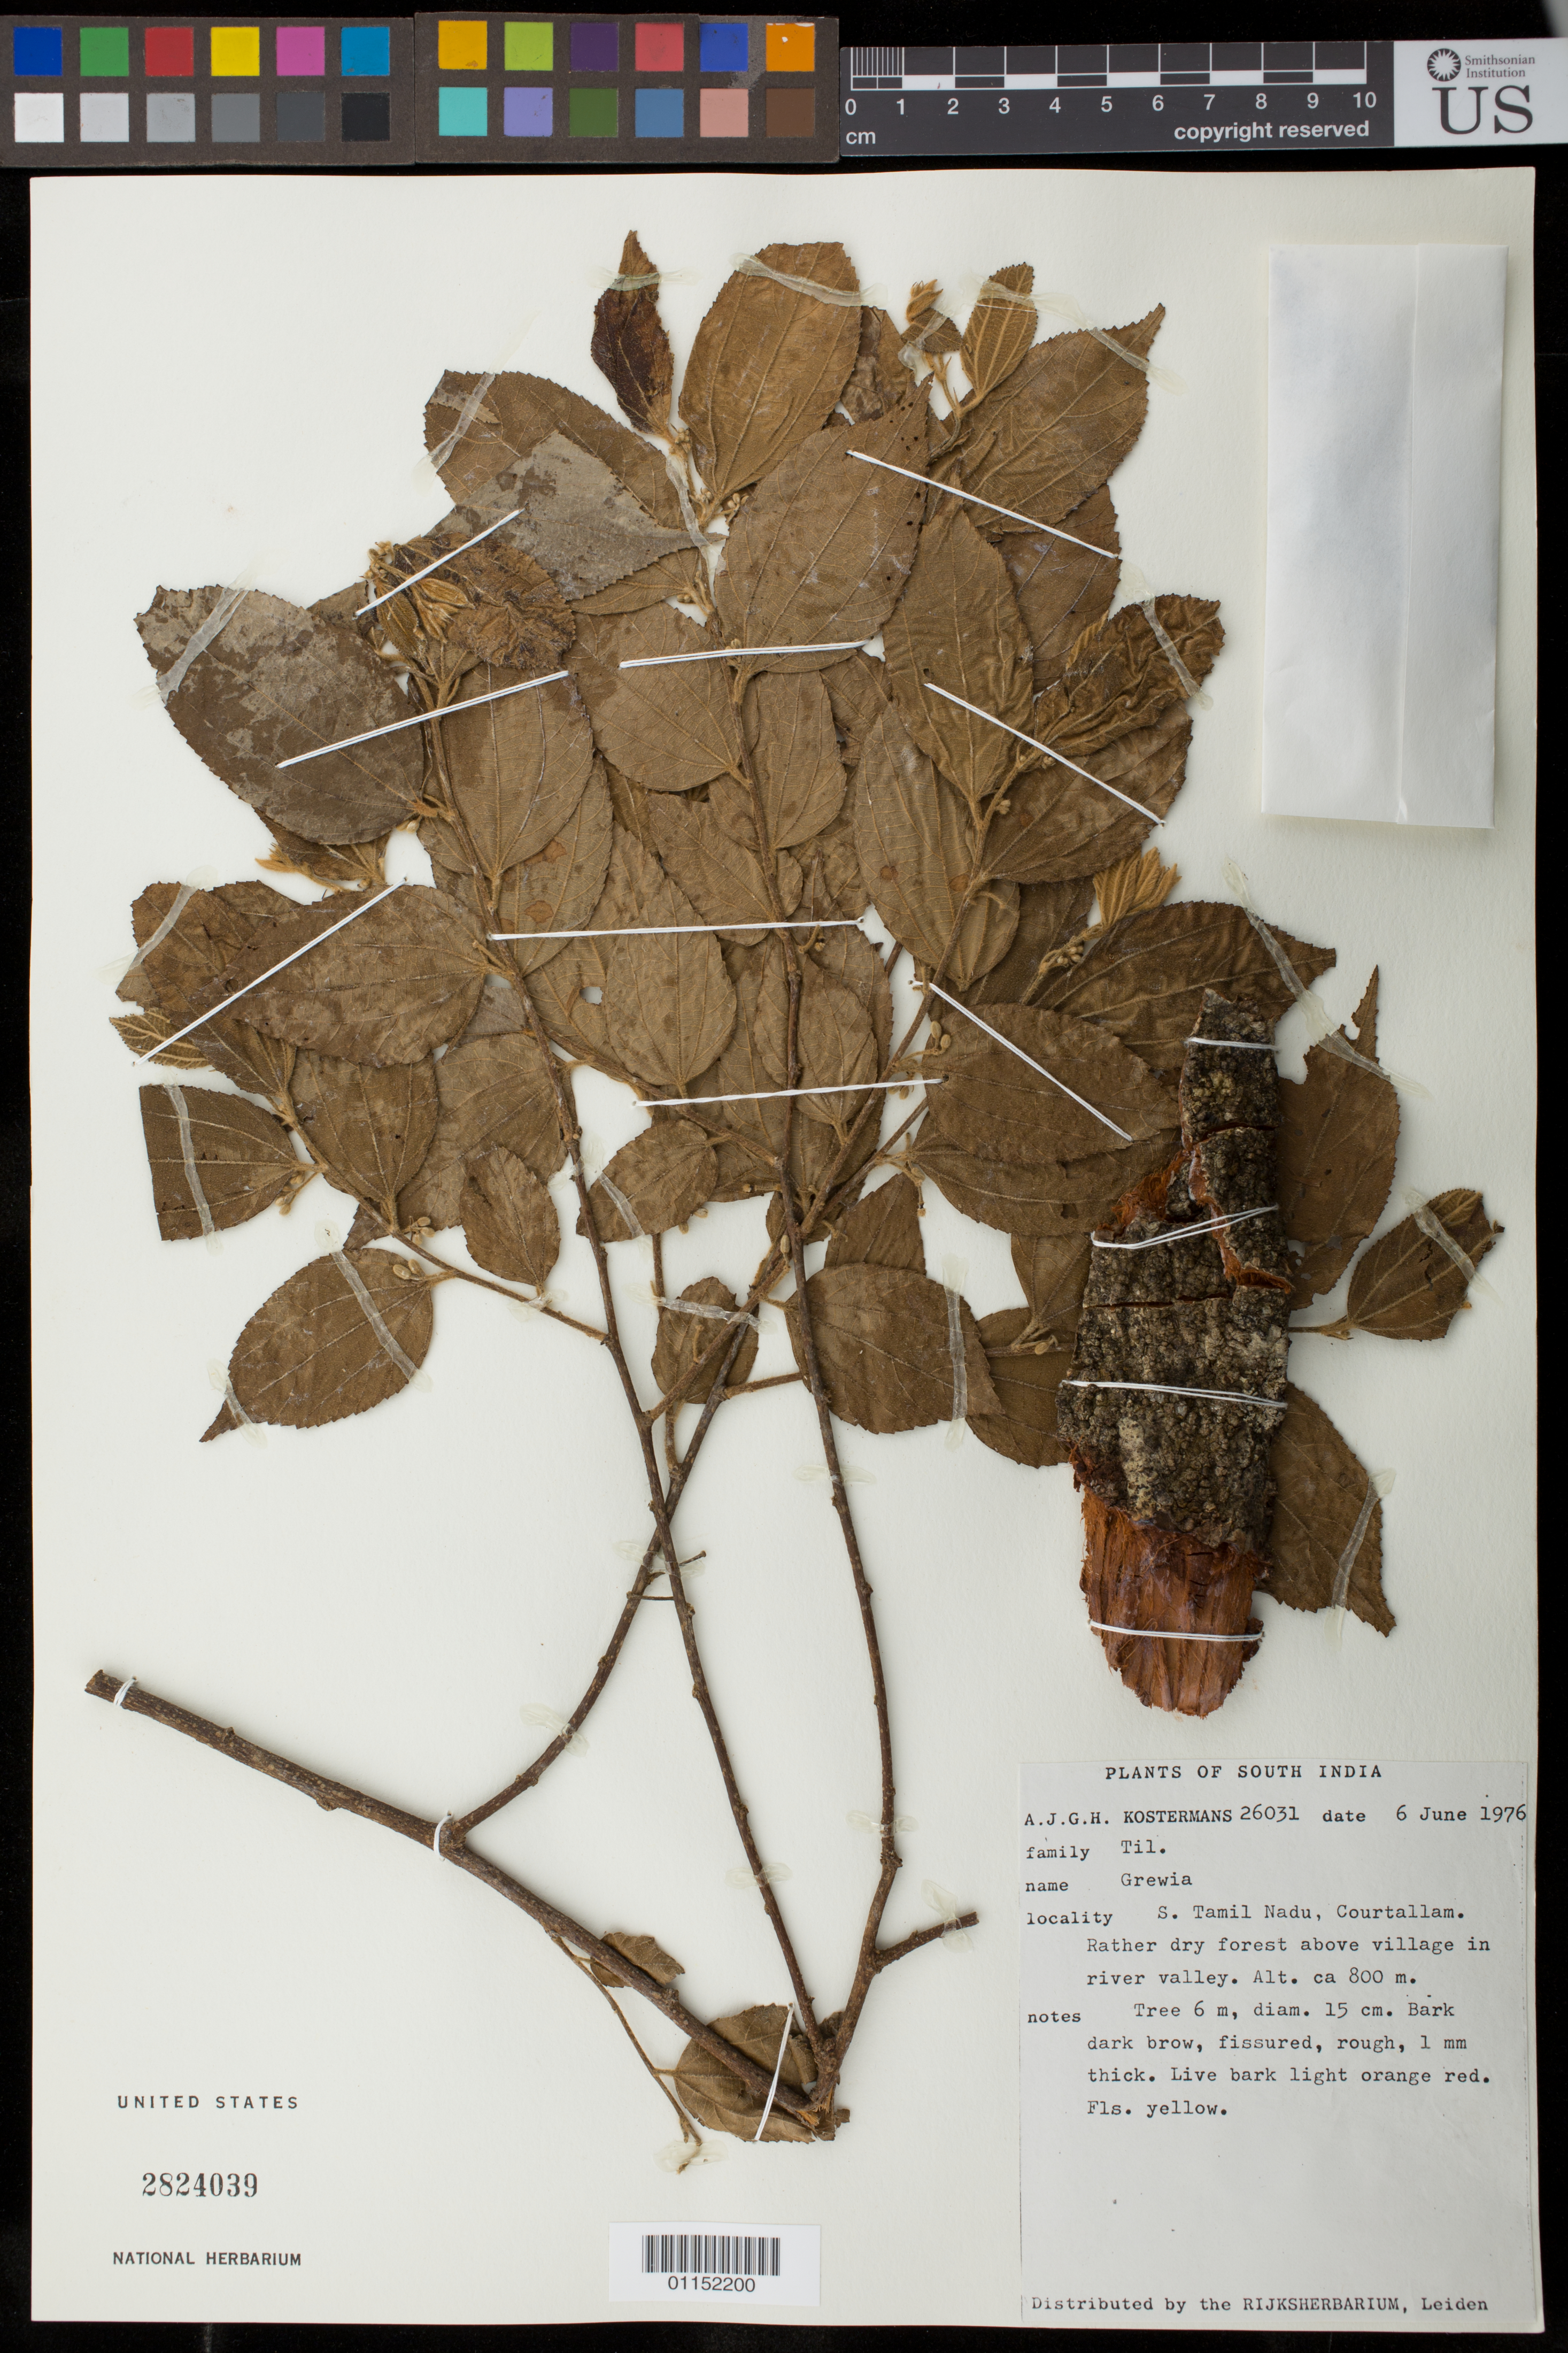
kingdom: Plantae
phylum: Tracheophyta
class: Magnoliopsida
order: Malvales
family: Malvaceae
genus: Grewia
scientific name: Grewia sp.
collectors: A. J. G. Kostermans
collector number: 26031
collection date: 1976-06-06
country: India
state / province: Tamil Nadu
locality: Courtallam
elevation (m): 800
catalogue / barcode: US 2824039